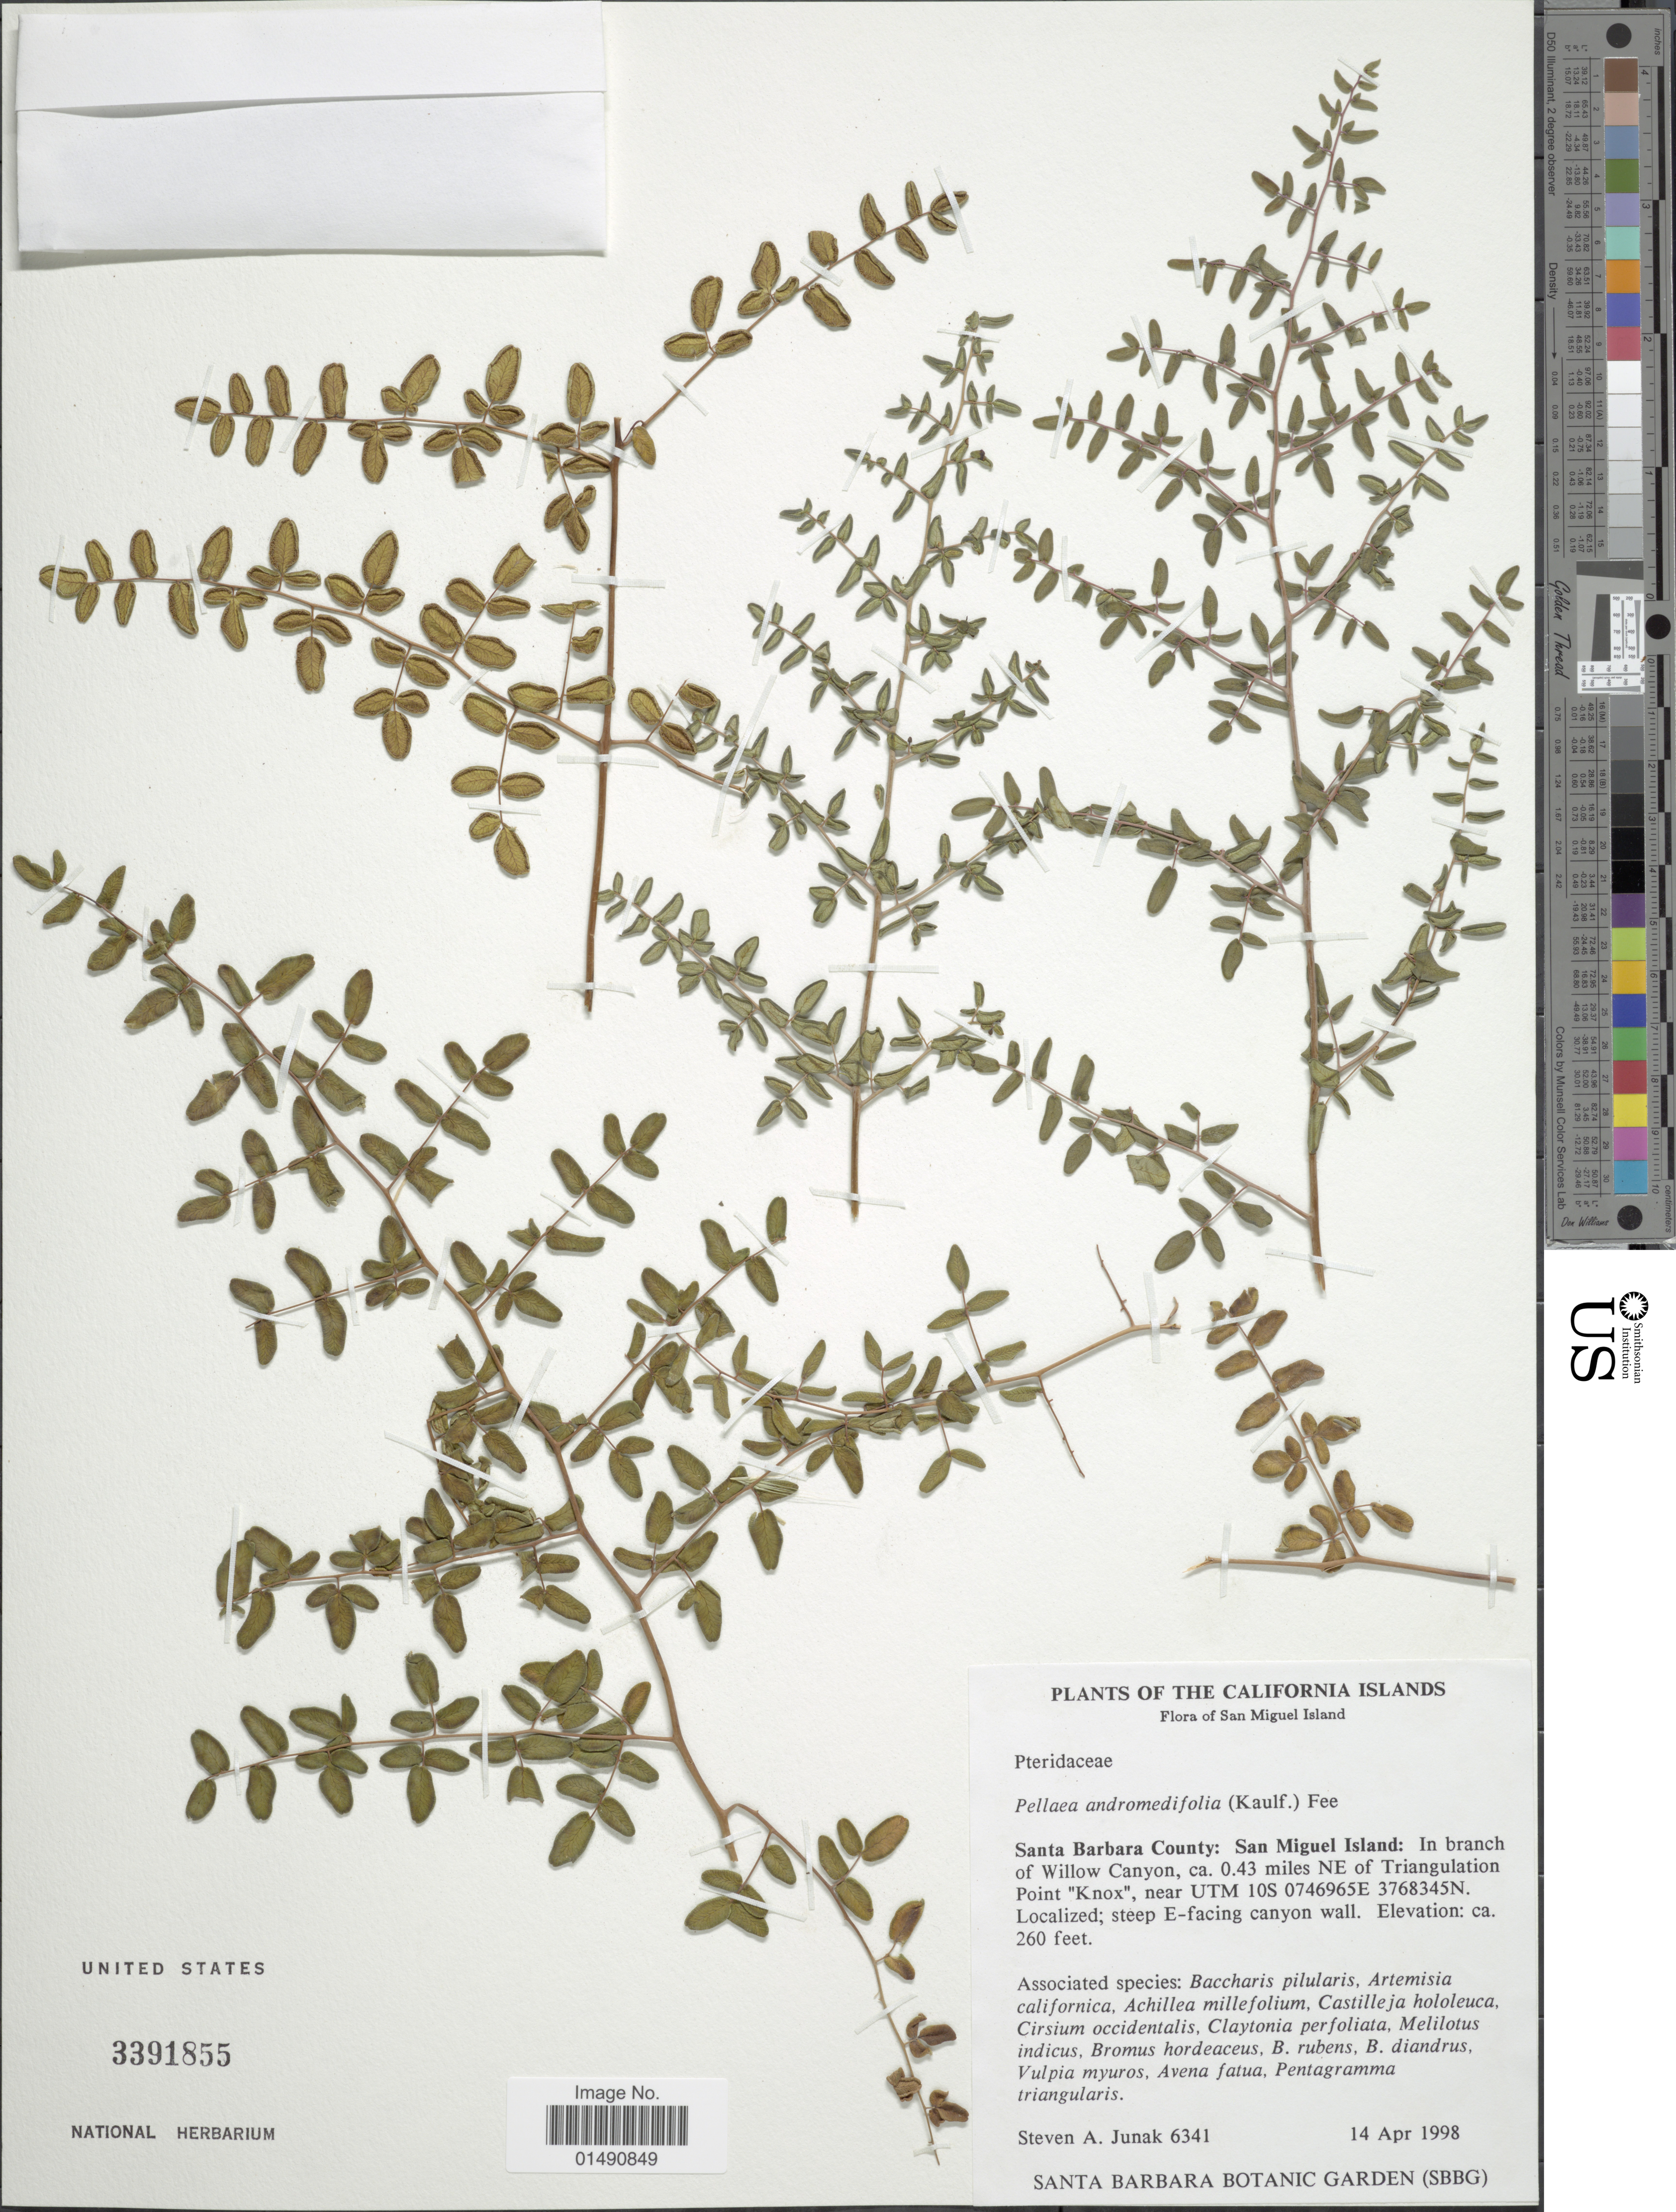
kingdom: Plantae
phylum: Tracheophyta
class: Polypodiopsida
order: Polypodiales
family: Pteridaceae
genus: Pellaea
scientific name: Pellaea andromedifolia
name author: (Kaulf.) Fée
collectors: S. Junak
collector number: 6341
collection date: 1998-04-14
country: United States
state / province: California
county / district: Santa Barbara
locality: Santa Barbara County: San miguel Island: in branch of Willow Canyon, ca. 0.43 miles NE of Triangulation Point "Knox", near UTM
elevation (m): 79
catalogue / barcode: US 3391855